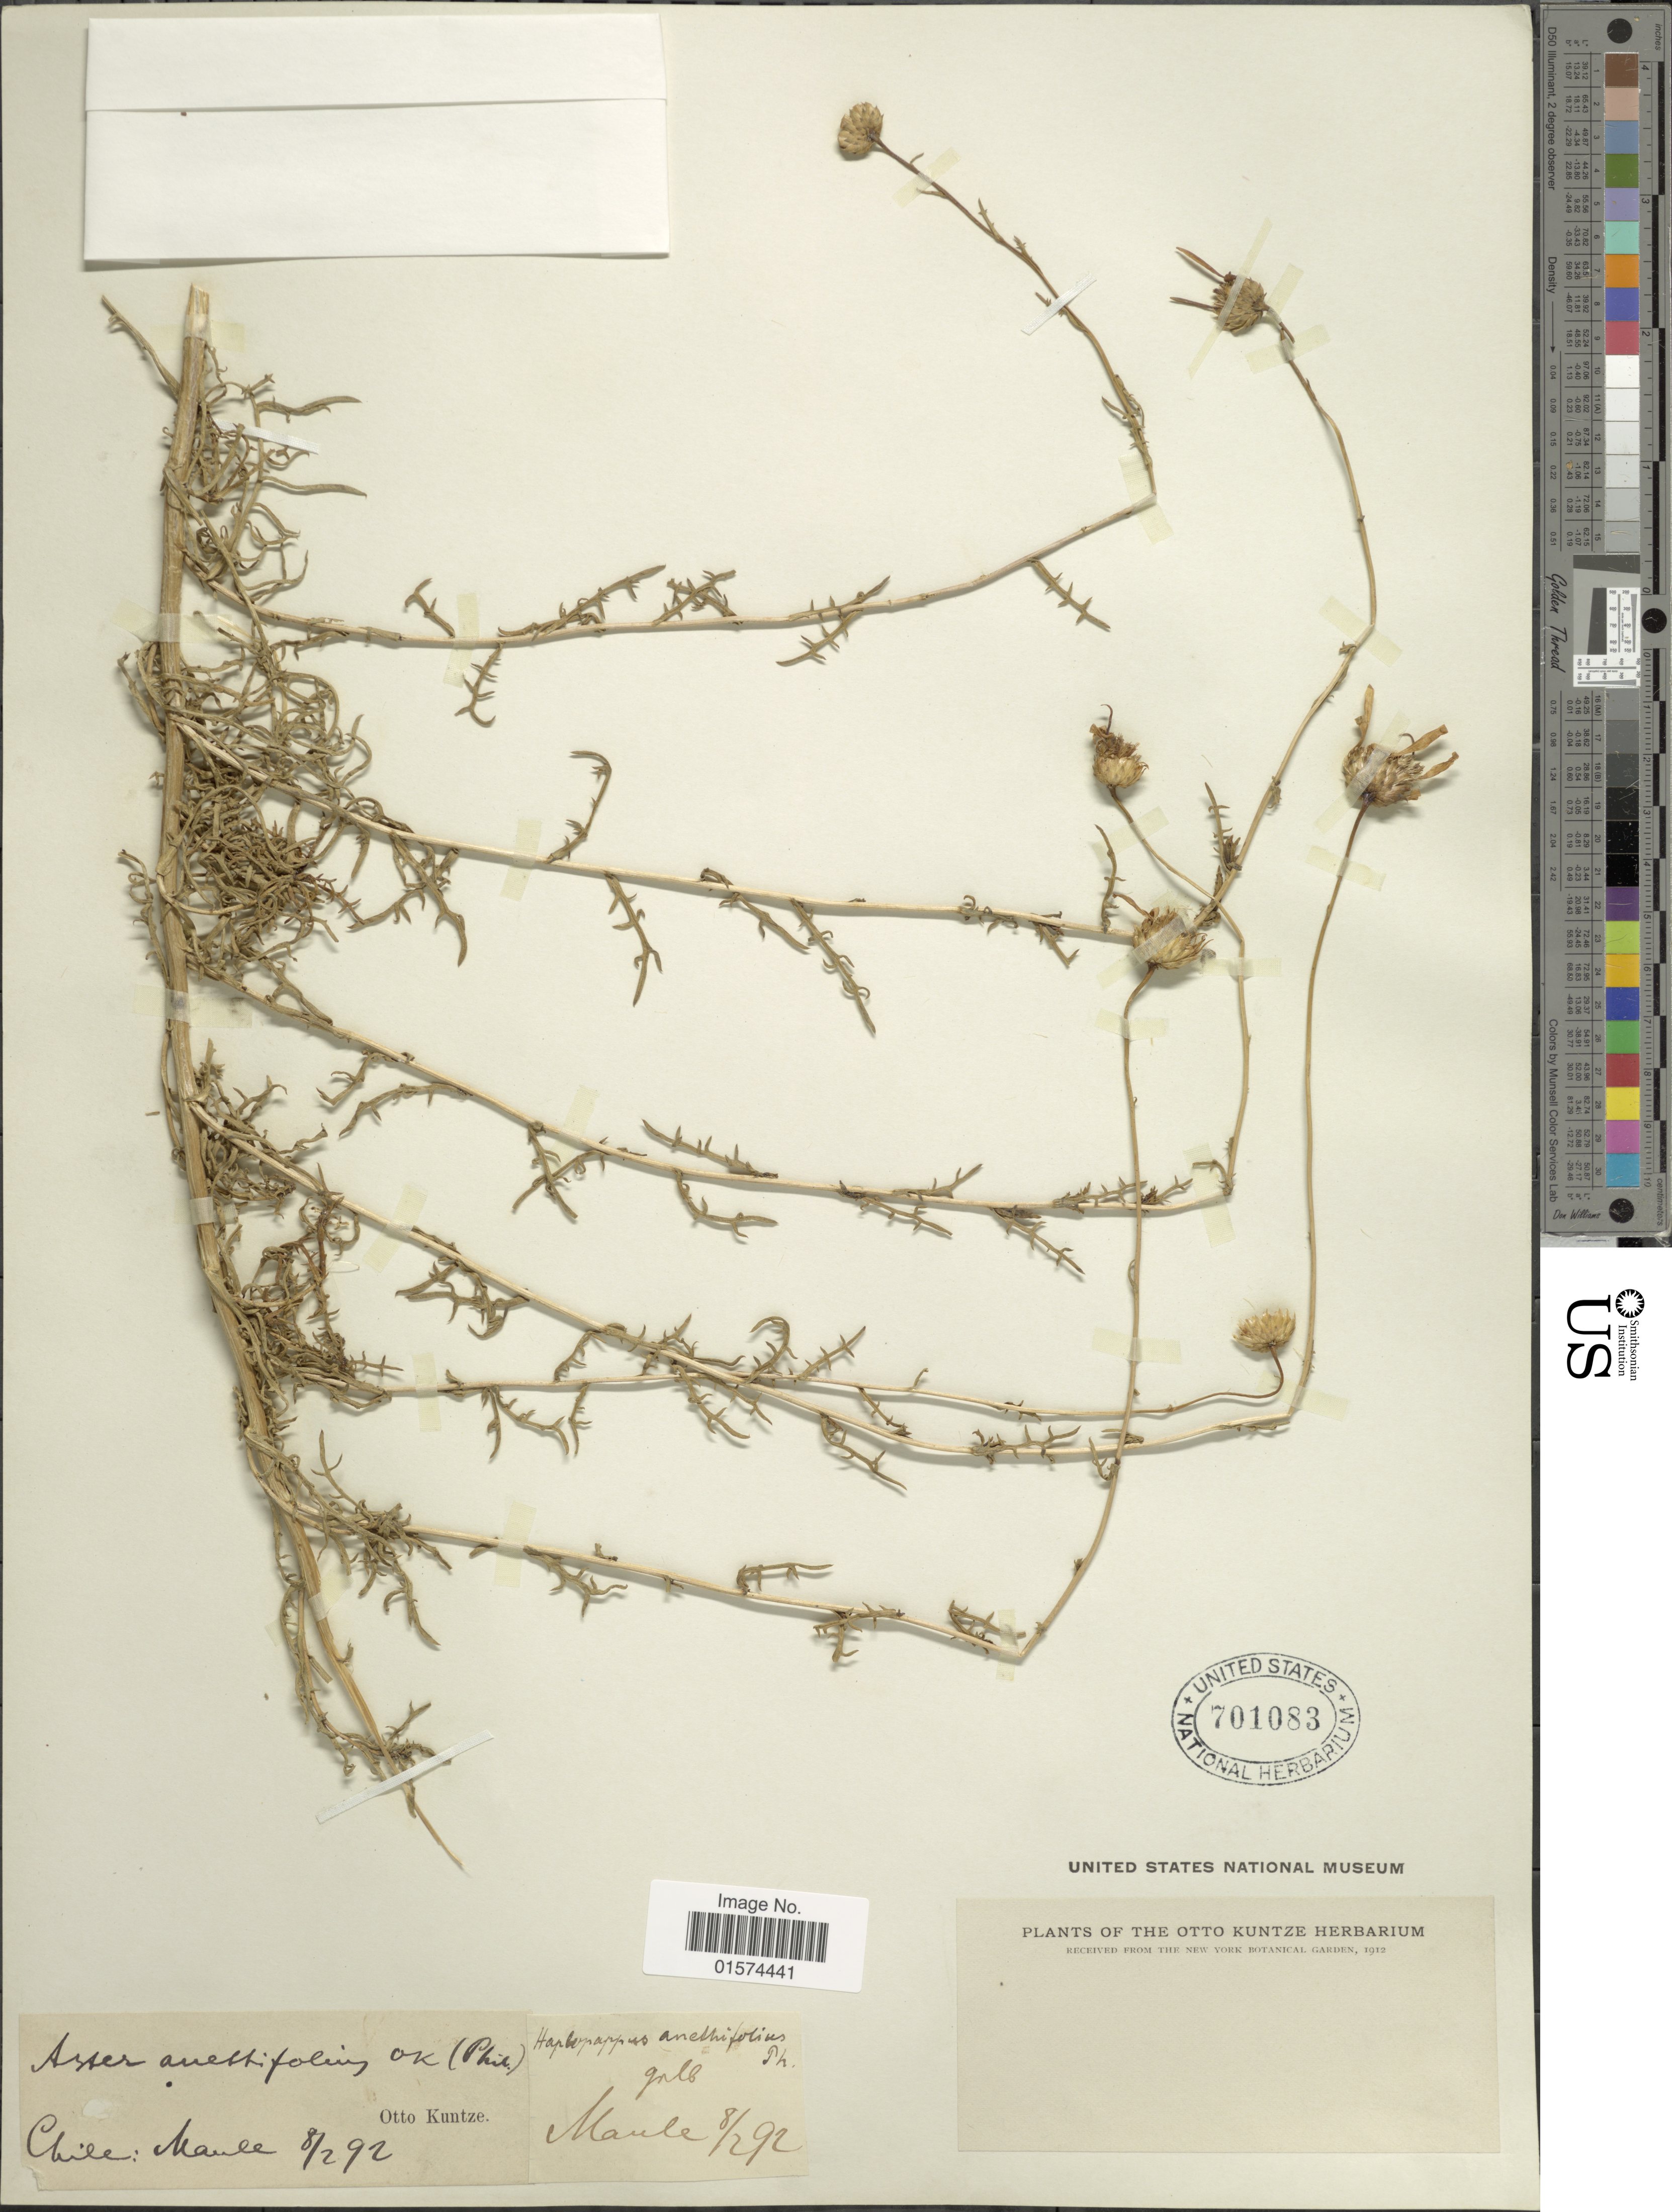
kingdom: Plantae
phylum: Tracheophyta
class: Magnoliopsida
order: Asterales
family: Asteraceae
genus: Haplopappus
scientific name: Haplopappus anethifolius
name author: Phil.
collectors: C.E.O. Kuntze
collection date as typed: Transcribed d/m/y: 8/2/92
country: Chile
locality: Maule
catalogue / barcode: US 701083